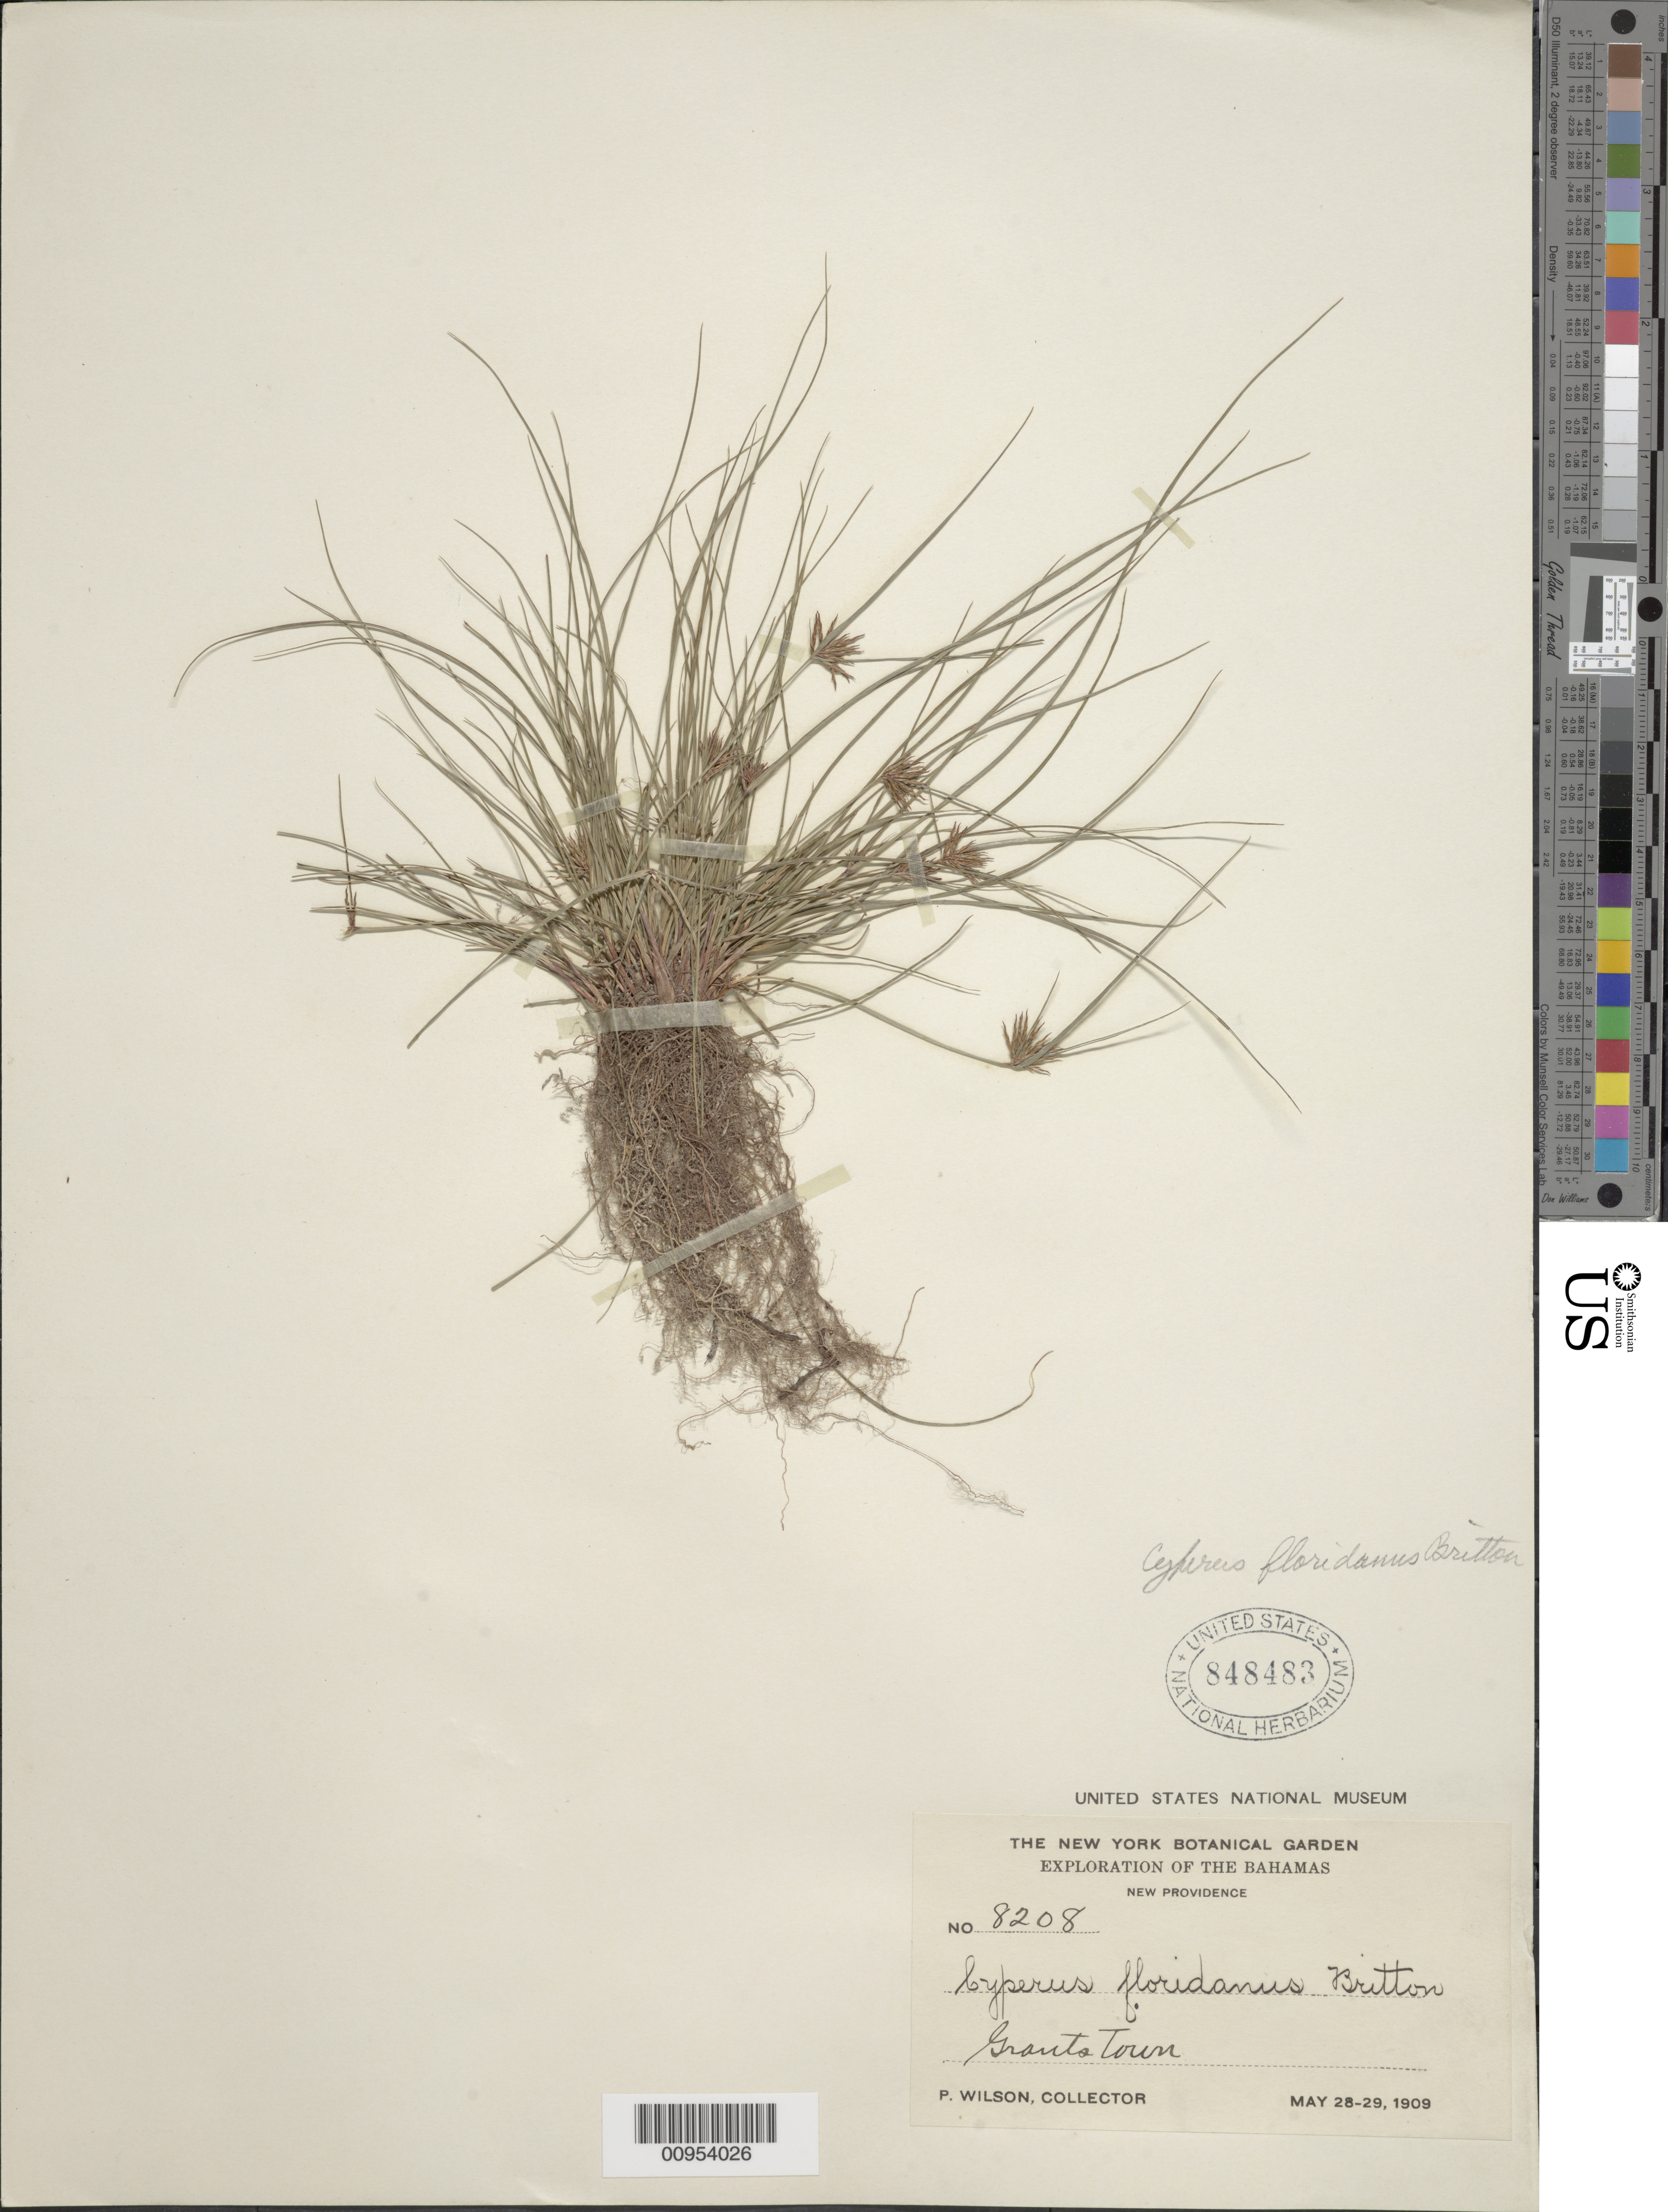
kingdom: Plantae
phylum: Tracheophyta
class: Liliopsida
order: Poales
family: Cyperaceae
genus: Cyperus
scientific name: Cyperus floridanus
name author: Britton in Small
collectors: P. Wilson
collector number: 8208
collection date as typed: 28 May 1909 to 29 May 1909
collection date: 1909-05-28/1909-05-29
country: Bahamas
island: New Providence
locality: Grantstown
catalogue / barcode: US 848483